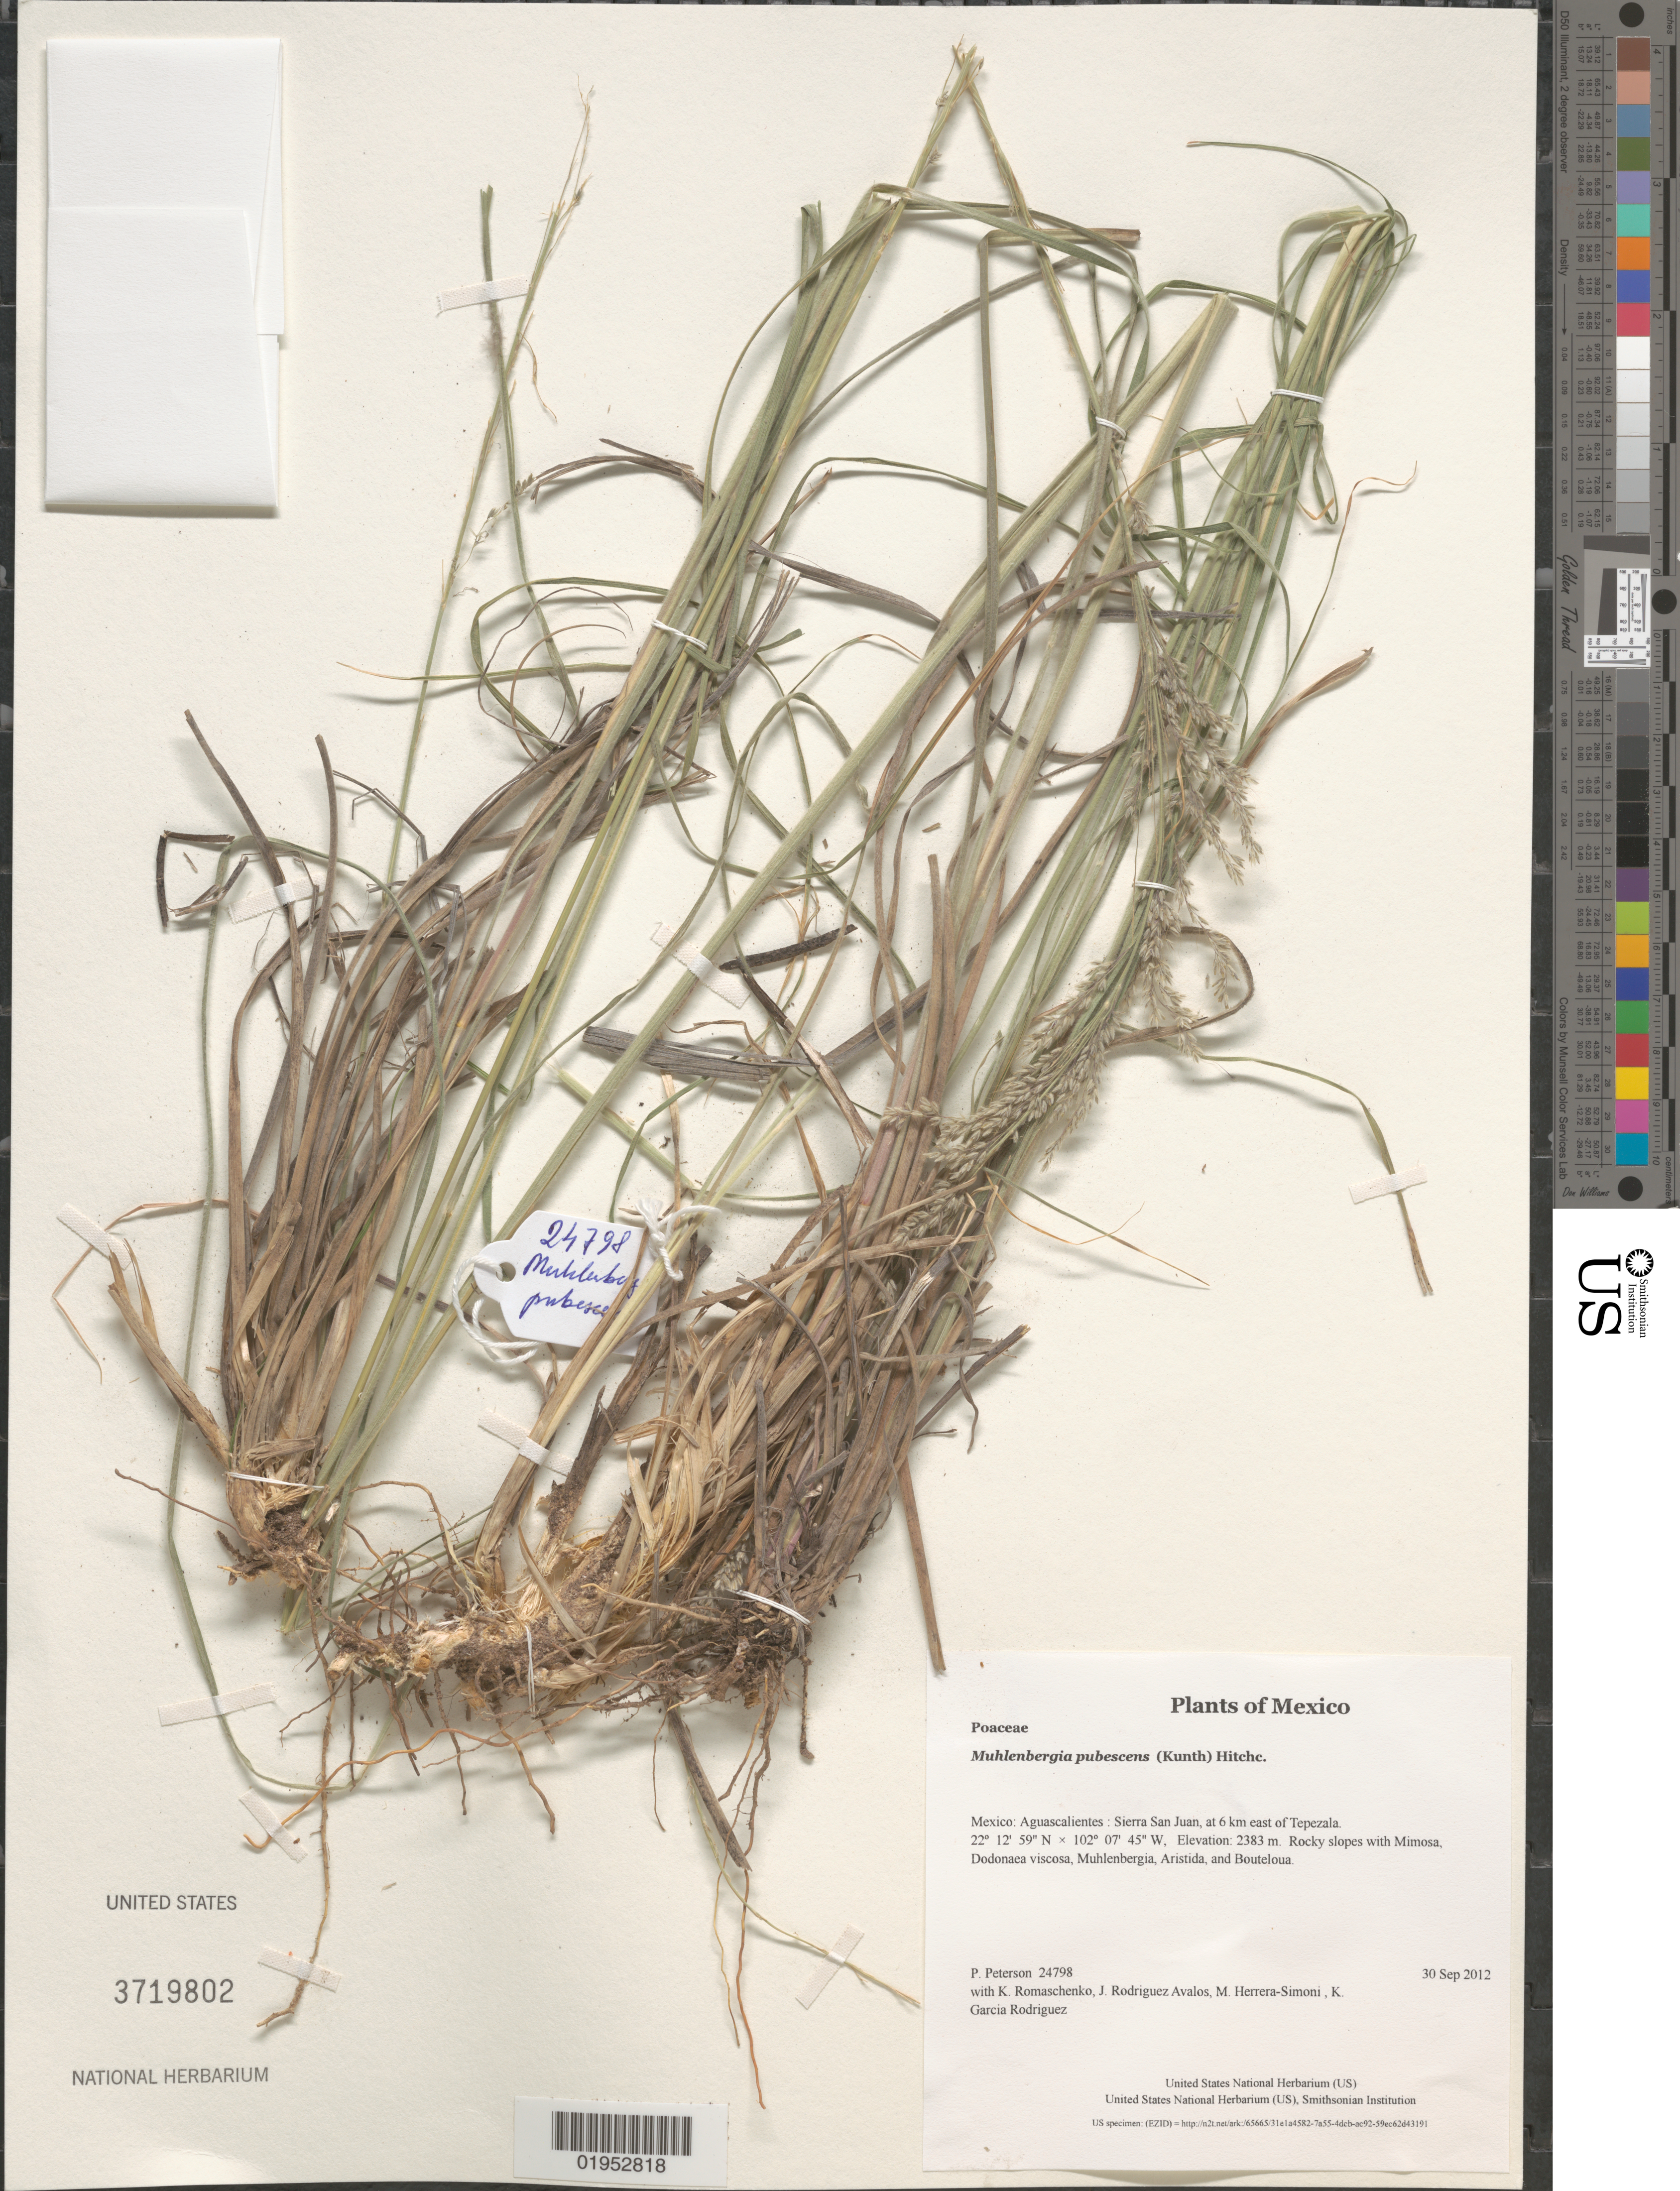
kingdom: Plantae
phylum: Tracheophyta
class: Liliopsida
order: Poales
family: Poaceae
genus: Muhlenbergia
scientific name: Muhlenbergia pubescens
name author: (Kunth) Hitchc.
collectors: P. M. Peterson, K. Romaschenko, J. Rodriguez Avalos, M. Herrera-Simoni & K. Garcia Rodriguez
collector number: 24798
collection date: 2012-09-30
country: Mexico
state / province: Aguascalientes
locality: Sierra San Juan, at 6 km east of Tepezala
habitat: Rocky slopes with Mimosa, Dodonaea viscosa, Muhlenbergia, Aristida, and Bouteloua.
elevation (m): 2383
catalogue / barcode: US 3719802